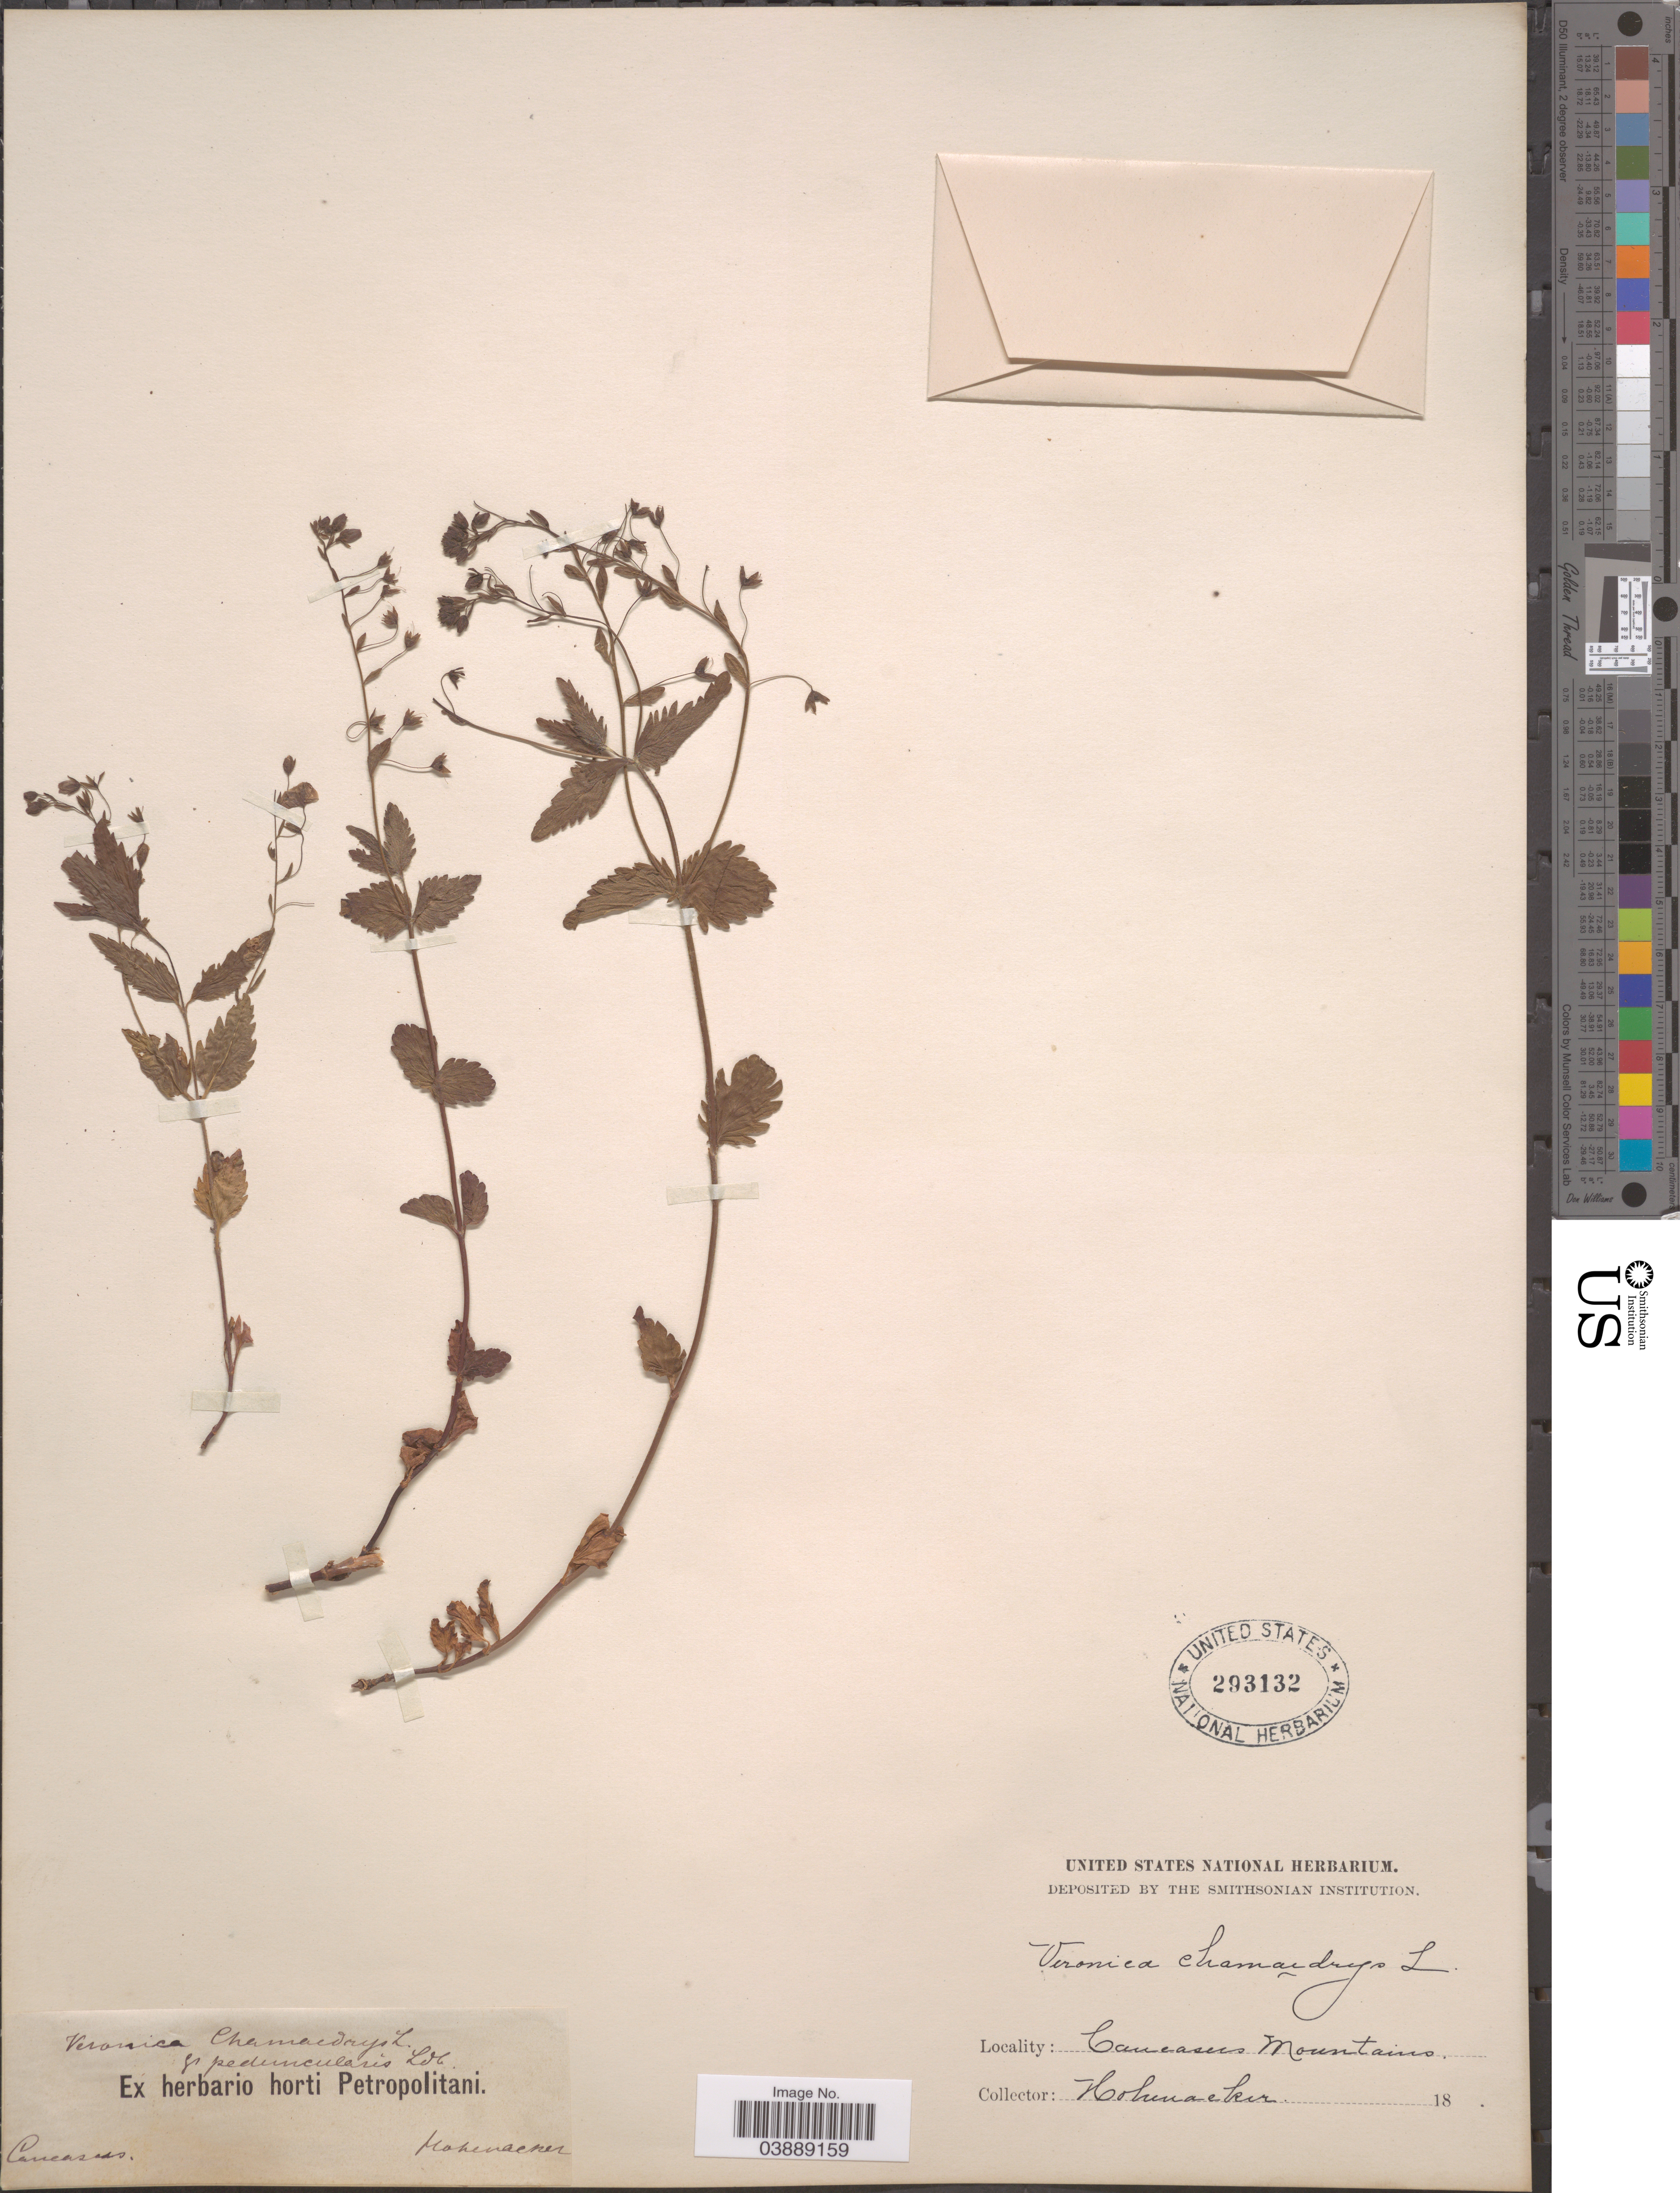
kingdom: Plantae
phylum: Tracheophyta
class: Magnoliopsida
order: Lamiales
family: Plantaginaceae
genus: Veronica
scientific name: Veronica chamaedrys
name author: L.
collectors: Hohenacker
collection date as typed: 18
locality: Caucasus Mountains.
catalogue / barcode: US 293132